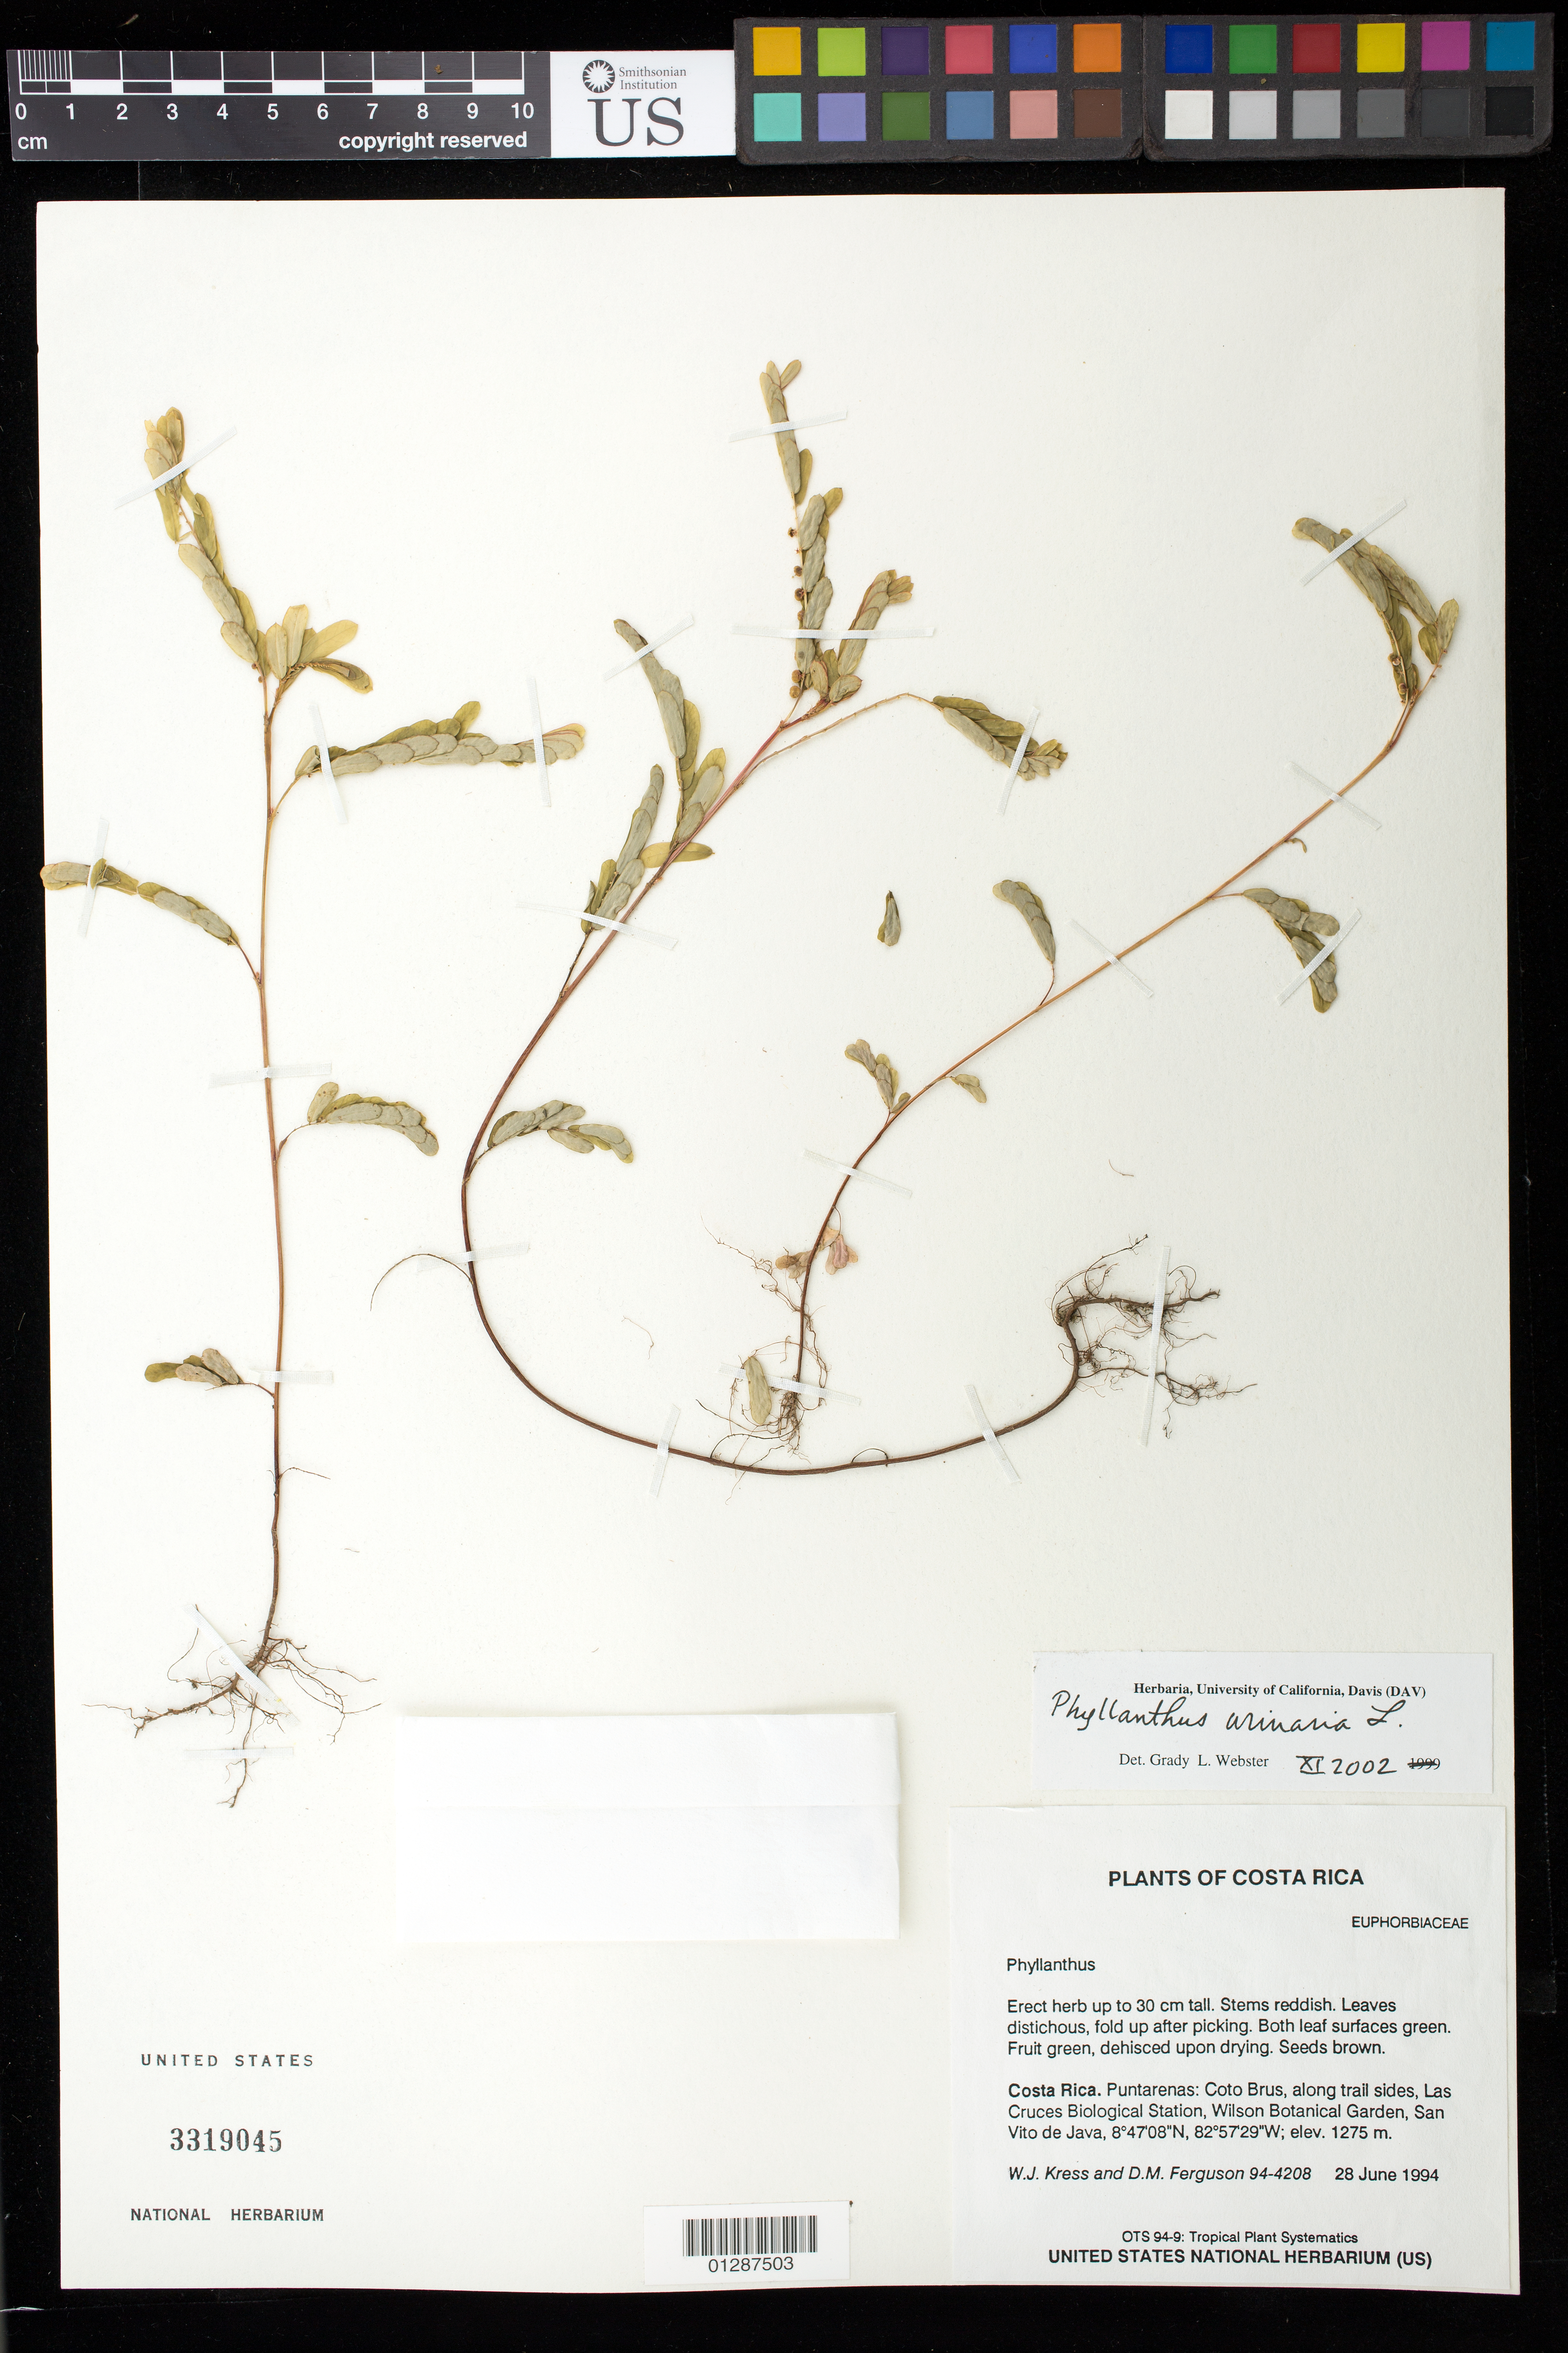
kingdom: Plantae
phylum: Tracheophyta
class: Magnoliopsida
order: Malpighiales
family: Phyllanthaceae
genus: Phyllanthus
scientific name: Phyllanthus urinaria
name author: L.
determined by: Webster, Grady L.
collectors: W. J. Kress & D. M. Ferguson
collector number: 94-4208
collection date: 1994-06-28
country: Costa Rica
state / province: Puntarenas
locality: Coto Brus, along trail sides, Las Cruces Biological station, Wilson Botancal Garden, San Vito de Java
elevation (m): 1275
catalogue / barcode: US 3319045